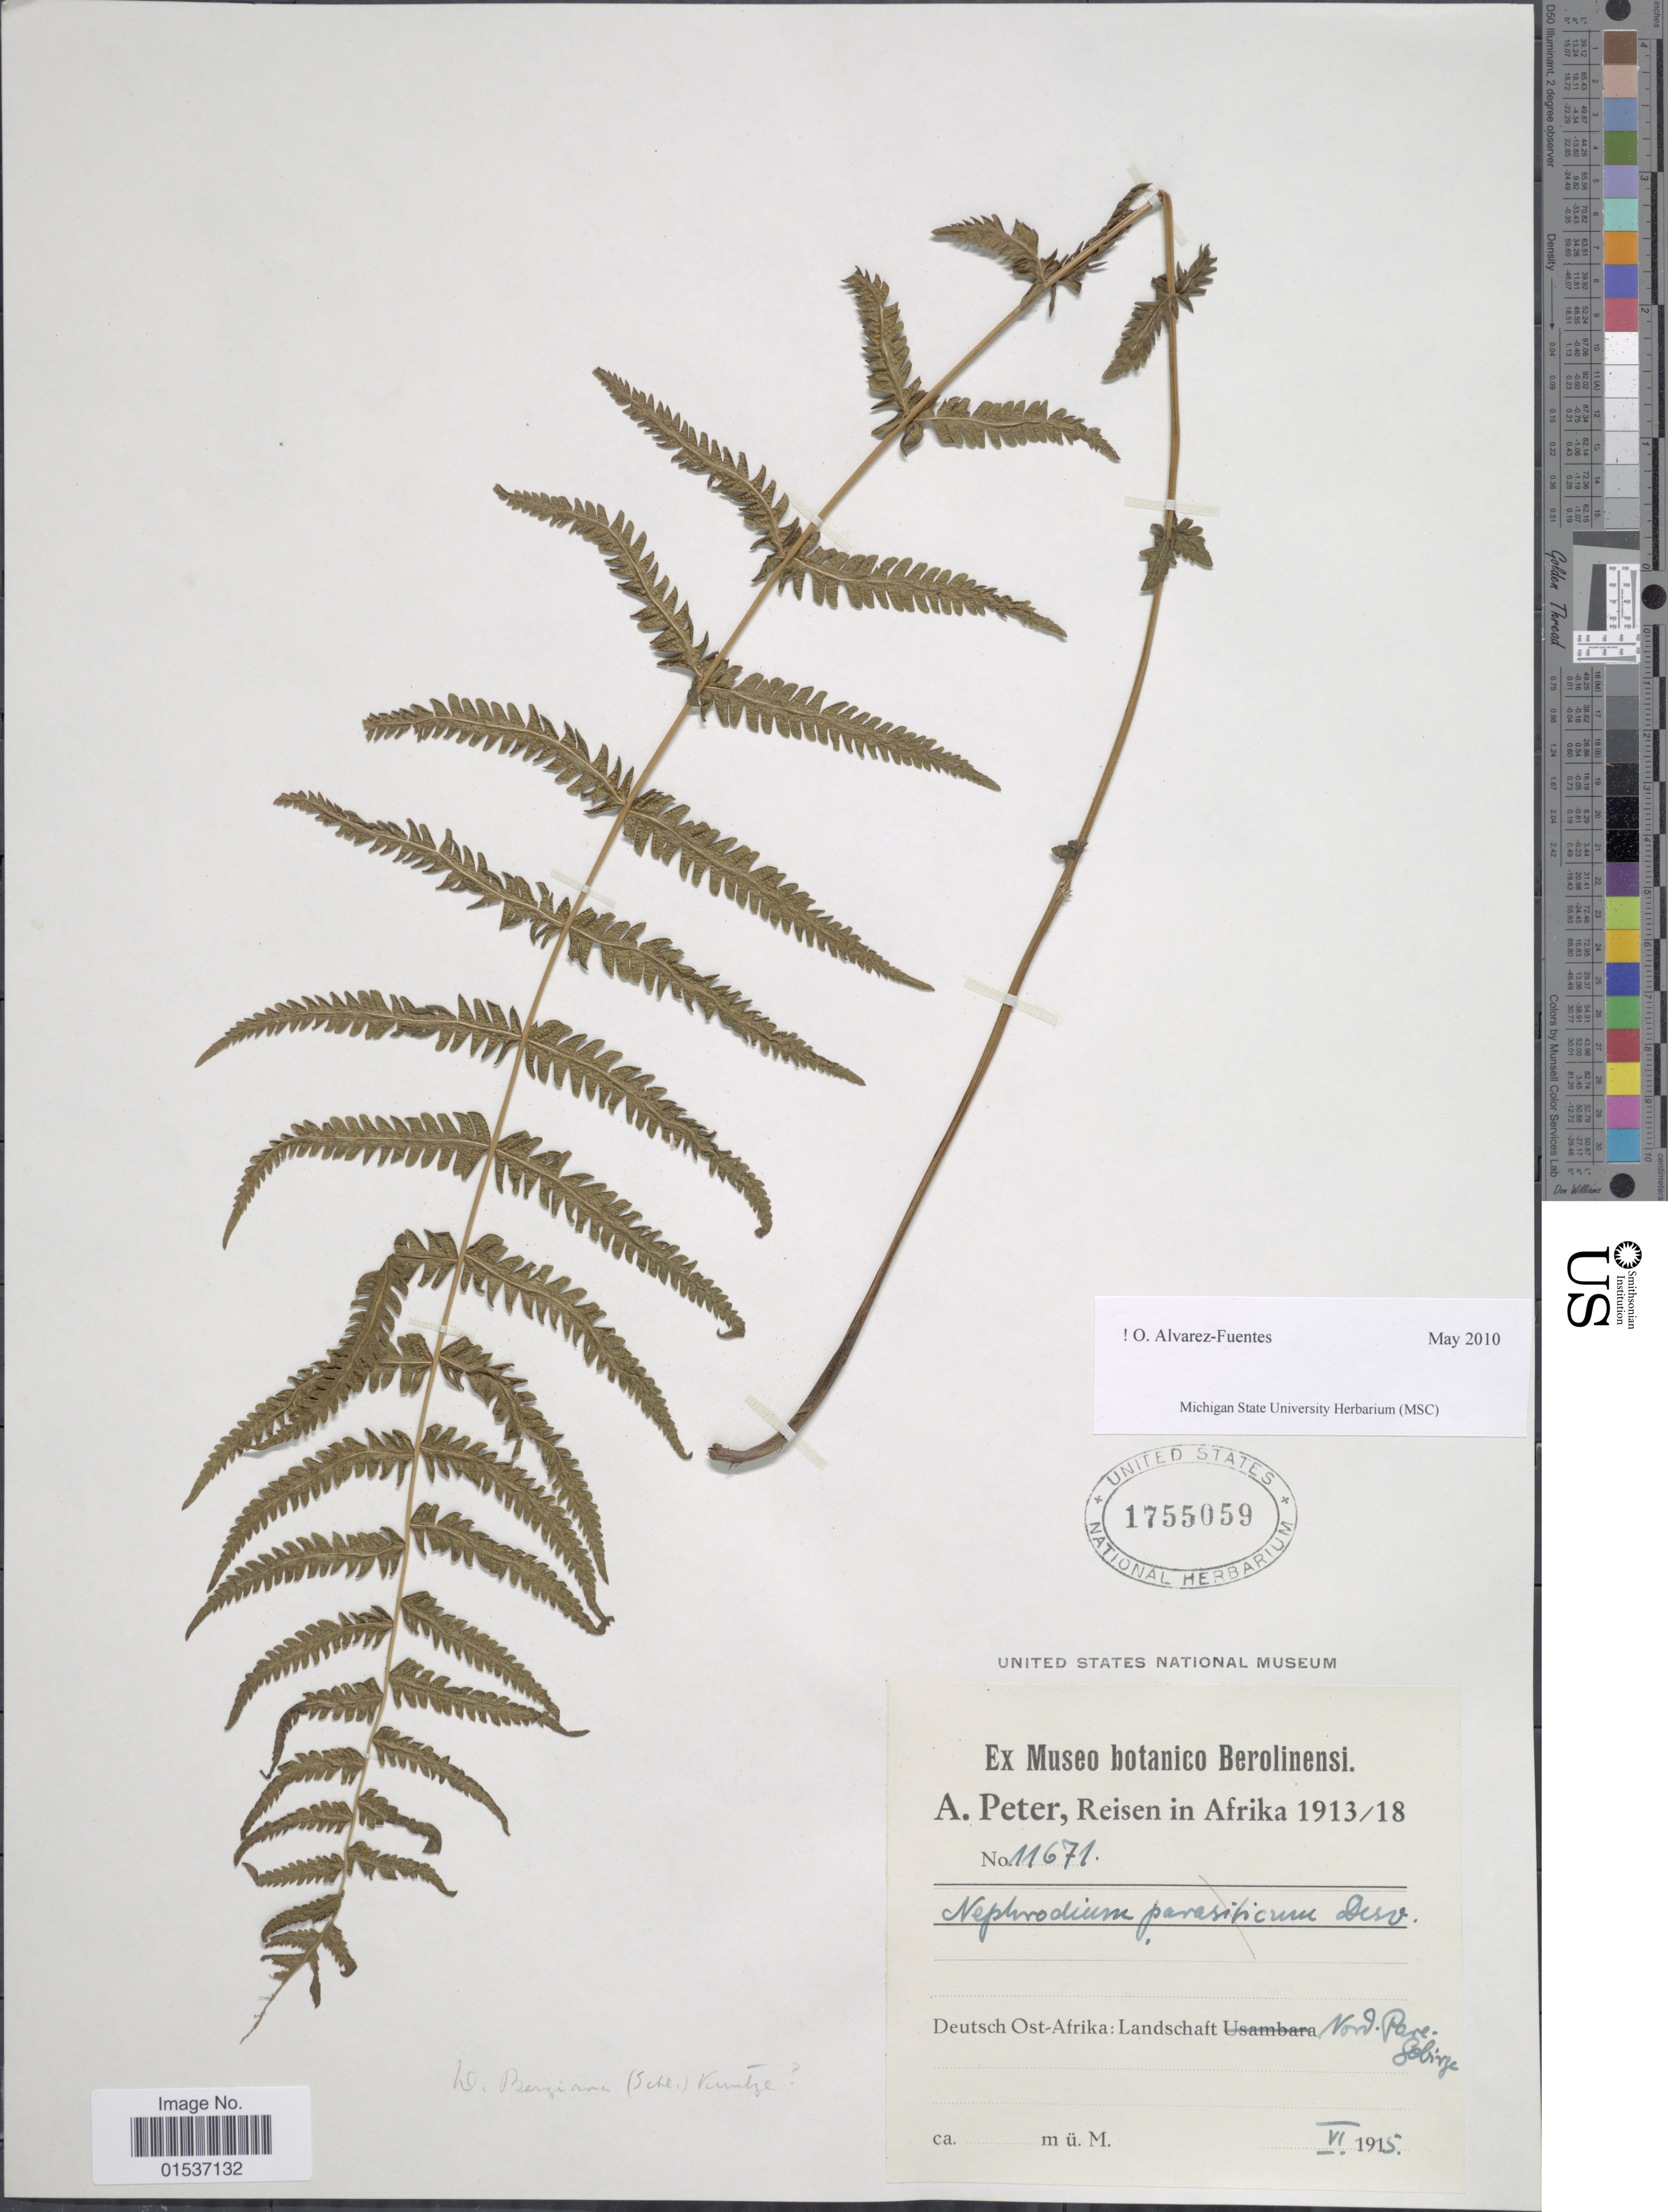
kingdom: Plantae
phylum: Tracheophyta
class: Polypodiopsida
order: Polypodiales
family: Thelypteridaceae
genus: Thelypteris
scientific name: Thelypteris bergiana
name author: (Schltdl.) Ching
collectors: A. Peter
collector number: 11671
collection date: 1915-06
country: Tanzania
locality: Deutsch Ost-Afrika: Landschaft Nord Pare-Gebirge [German East Africa: North Pare Mountains]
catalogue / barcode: US 1755059